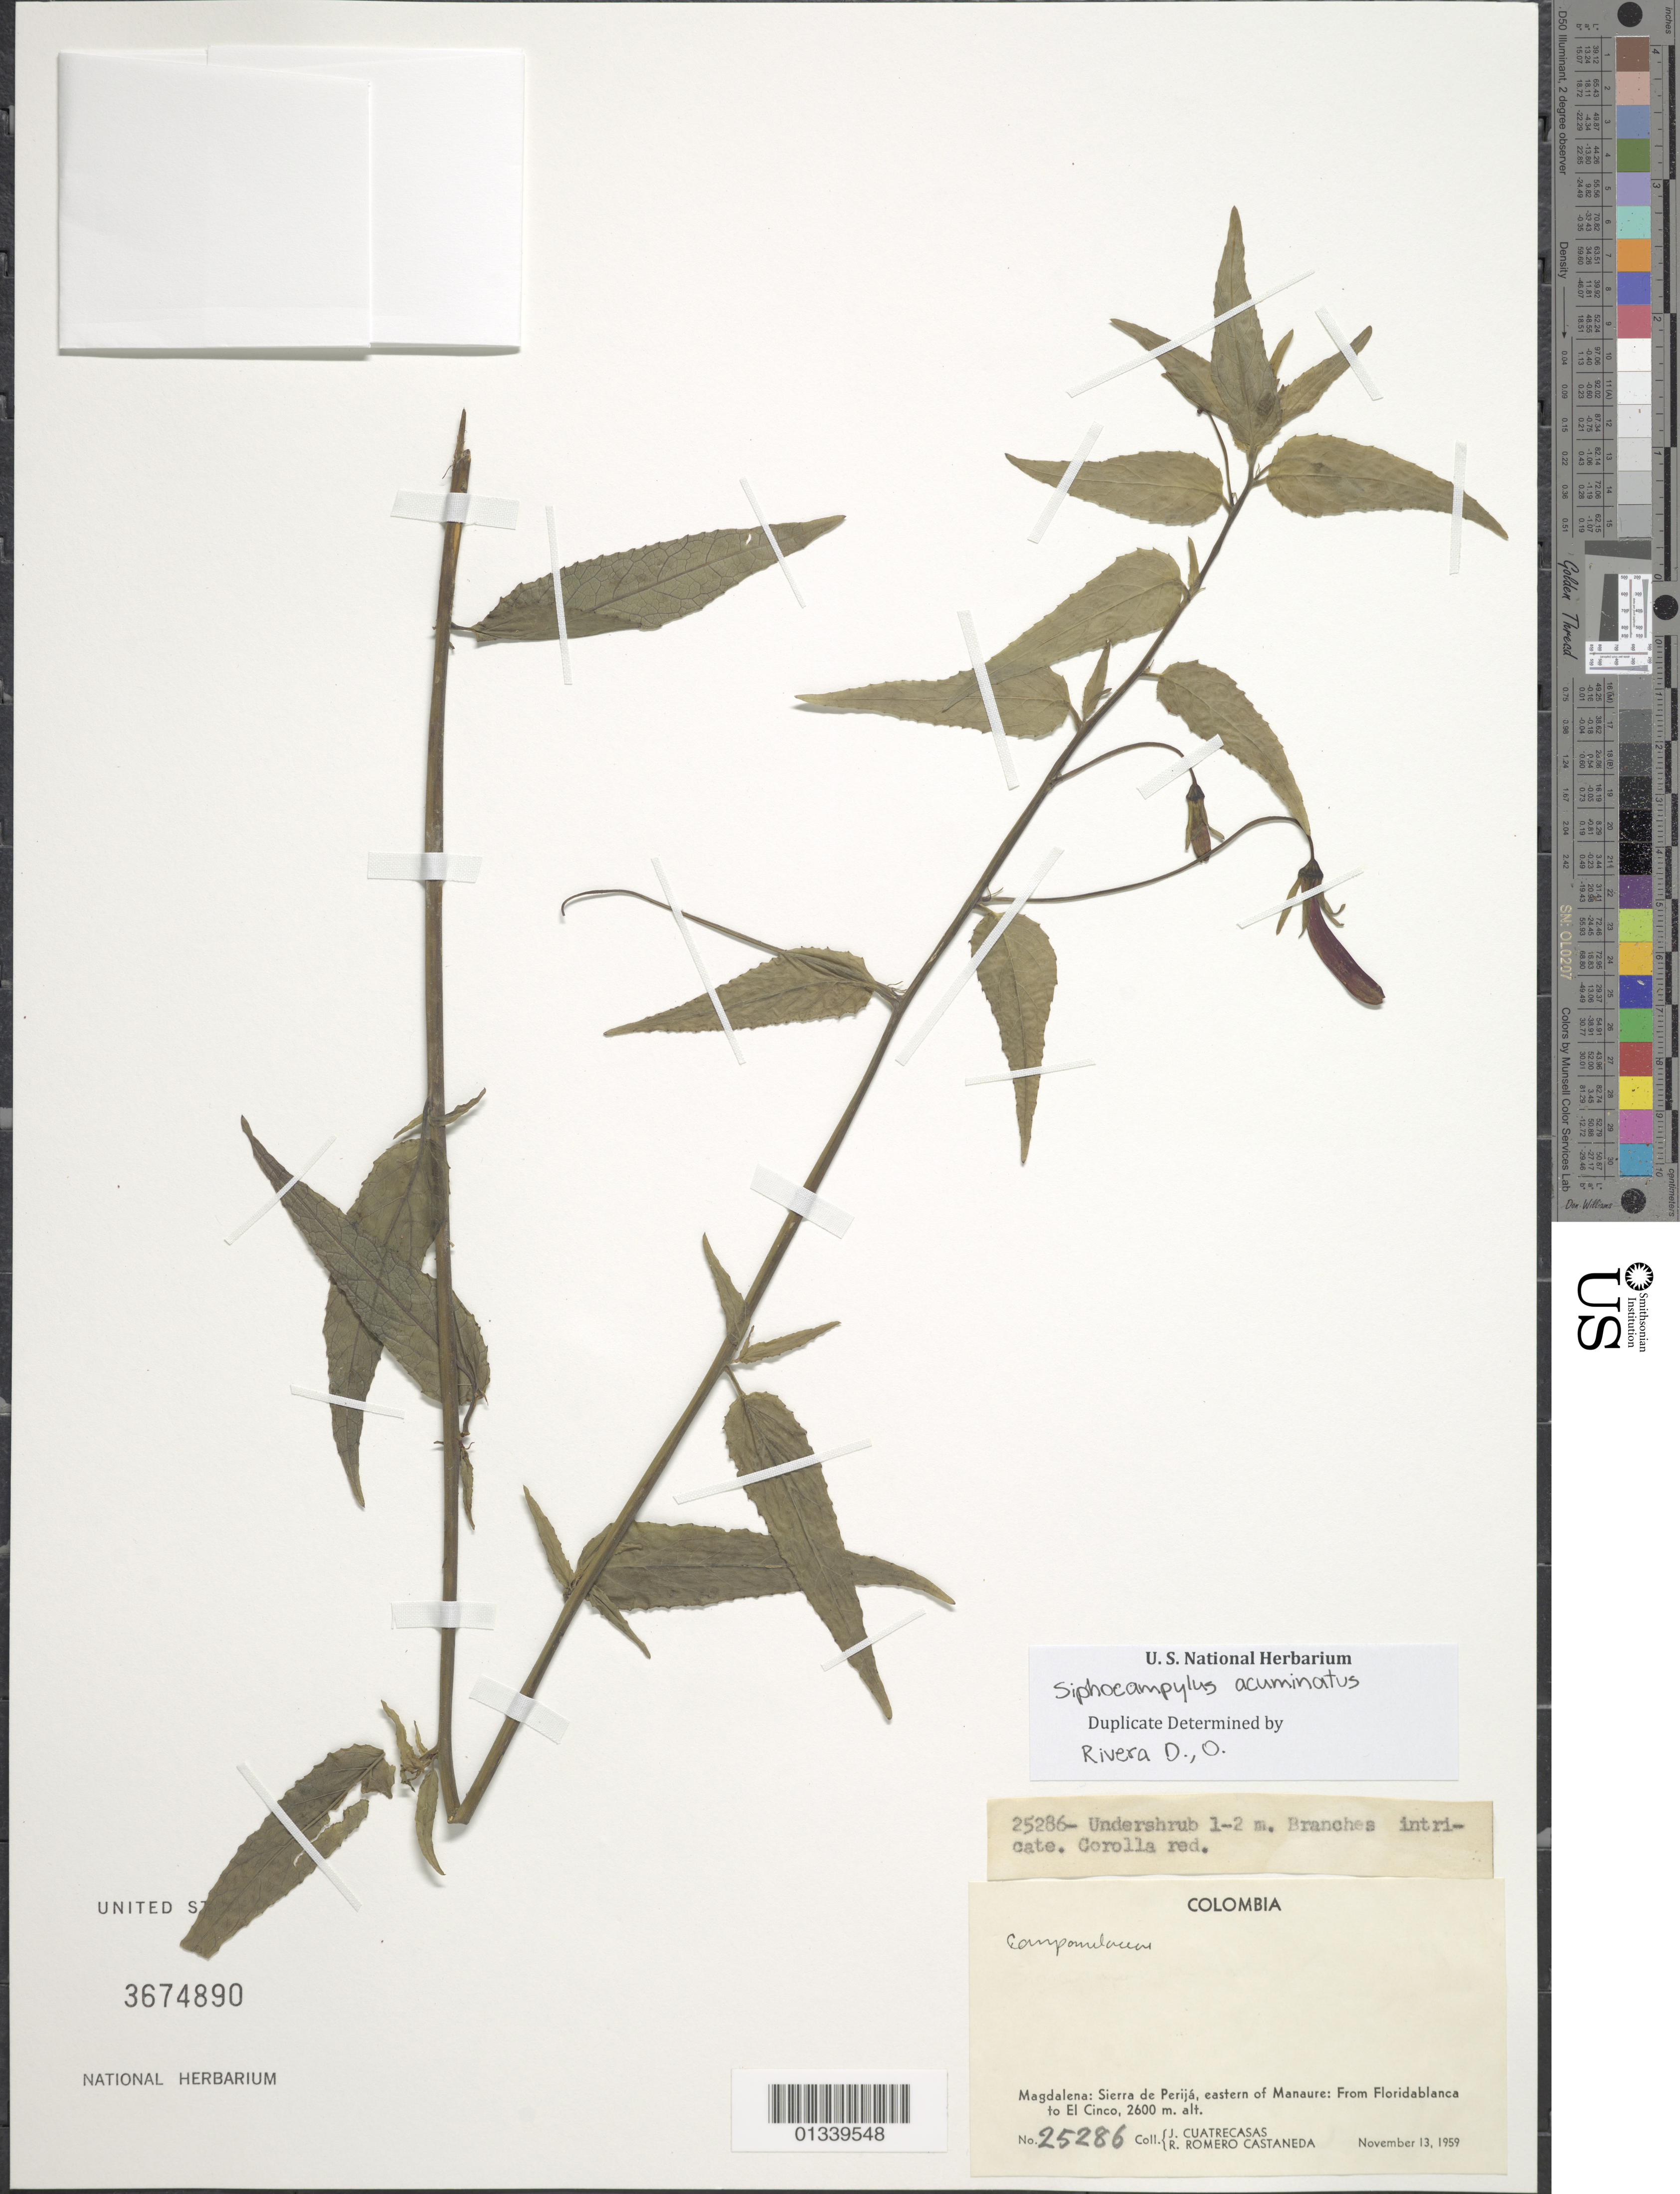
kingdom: Plantae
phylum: Tracheophyta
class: Magnoliopsida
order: Asterales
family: Campanulaceae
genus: Siphocampylus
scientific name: Siphocampylus acuminatus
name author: (Sw.) G. Don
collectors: J. Cuatrecasas & R. Romero Castañeda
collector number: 25286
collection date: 1959-11-13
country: Colombia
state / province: Magdalena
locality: Sierra de Perija, eastern of Manaure: From Floridablanca to El Cinco.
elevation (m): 2600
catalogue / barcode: US 3674890